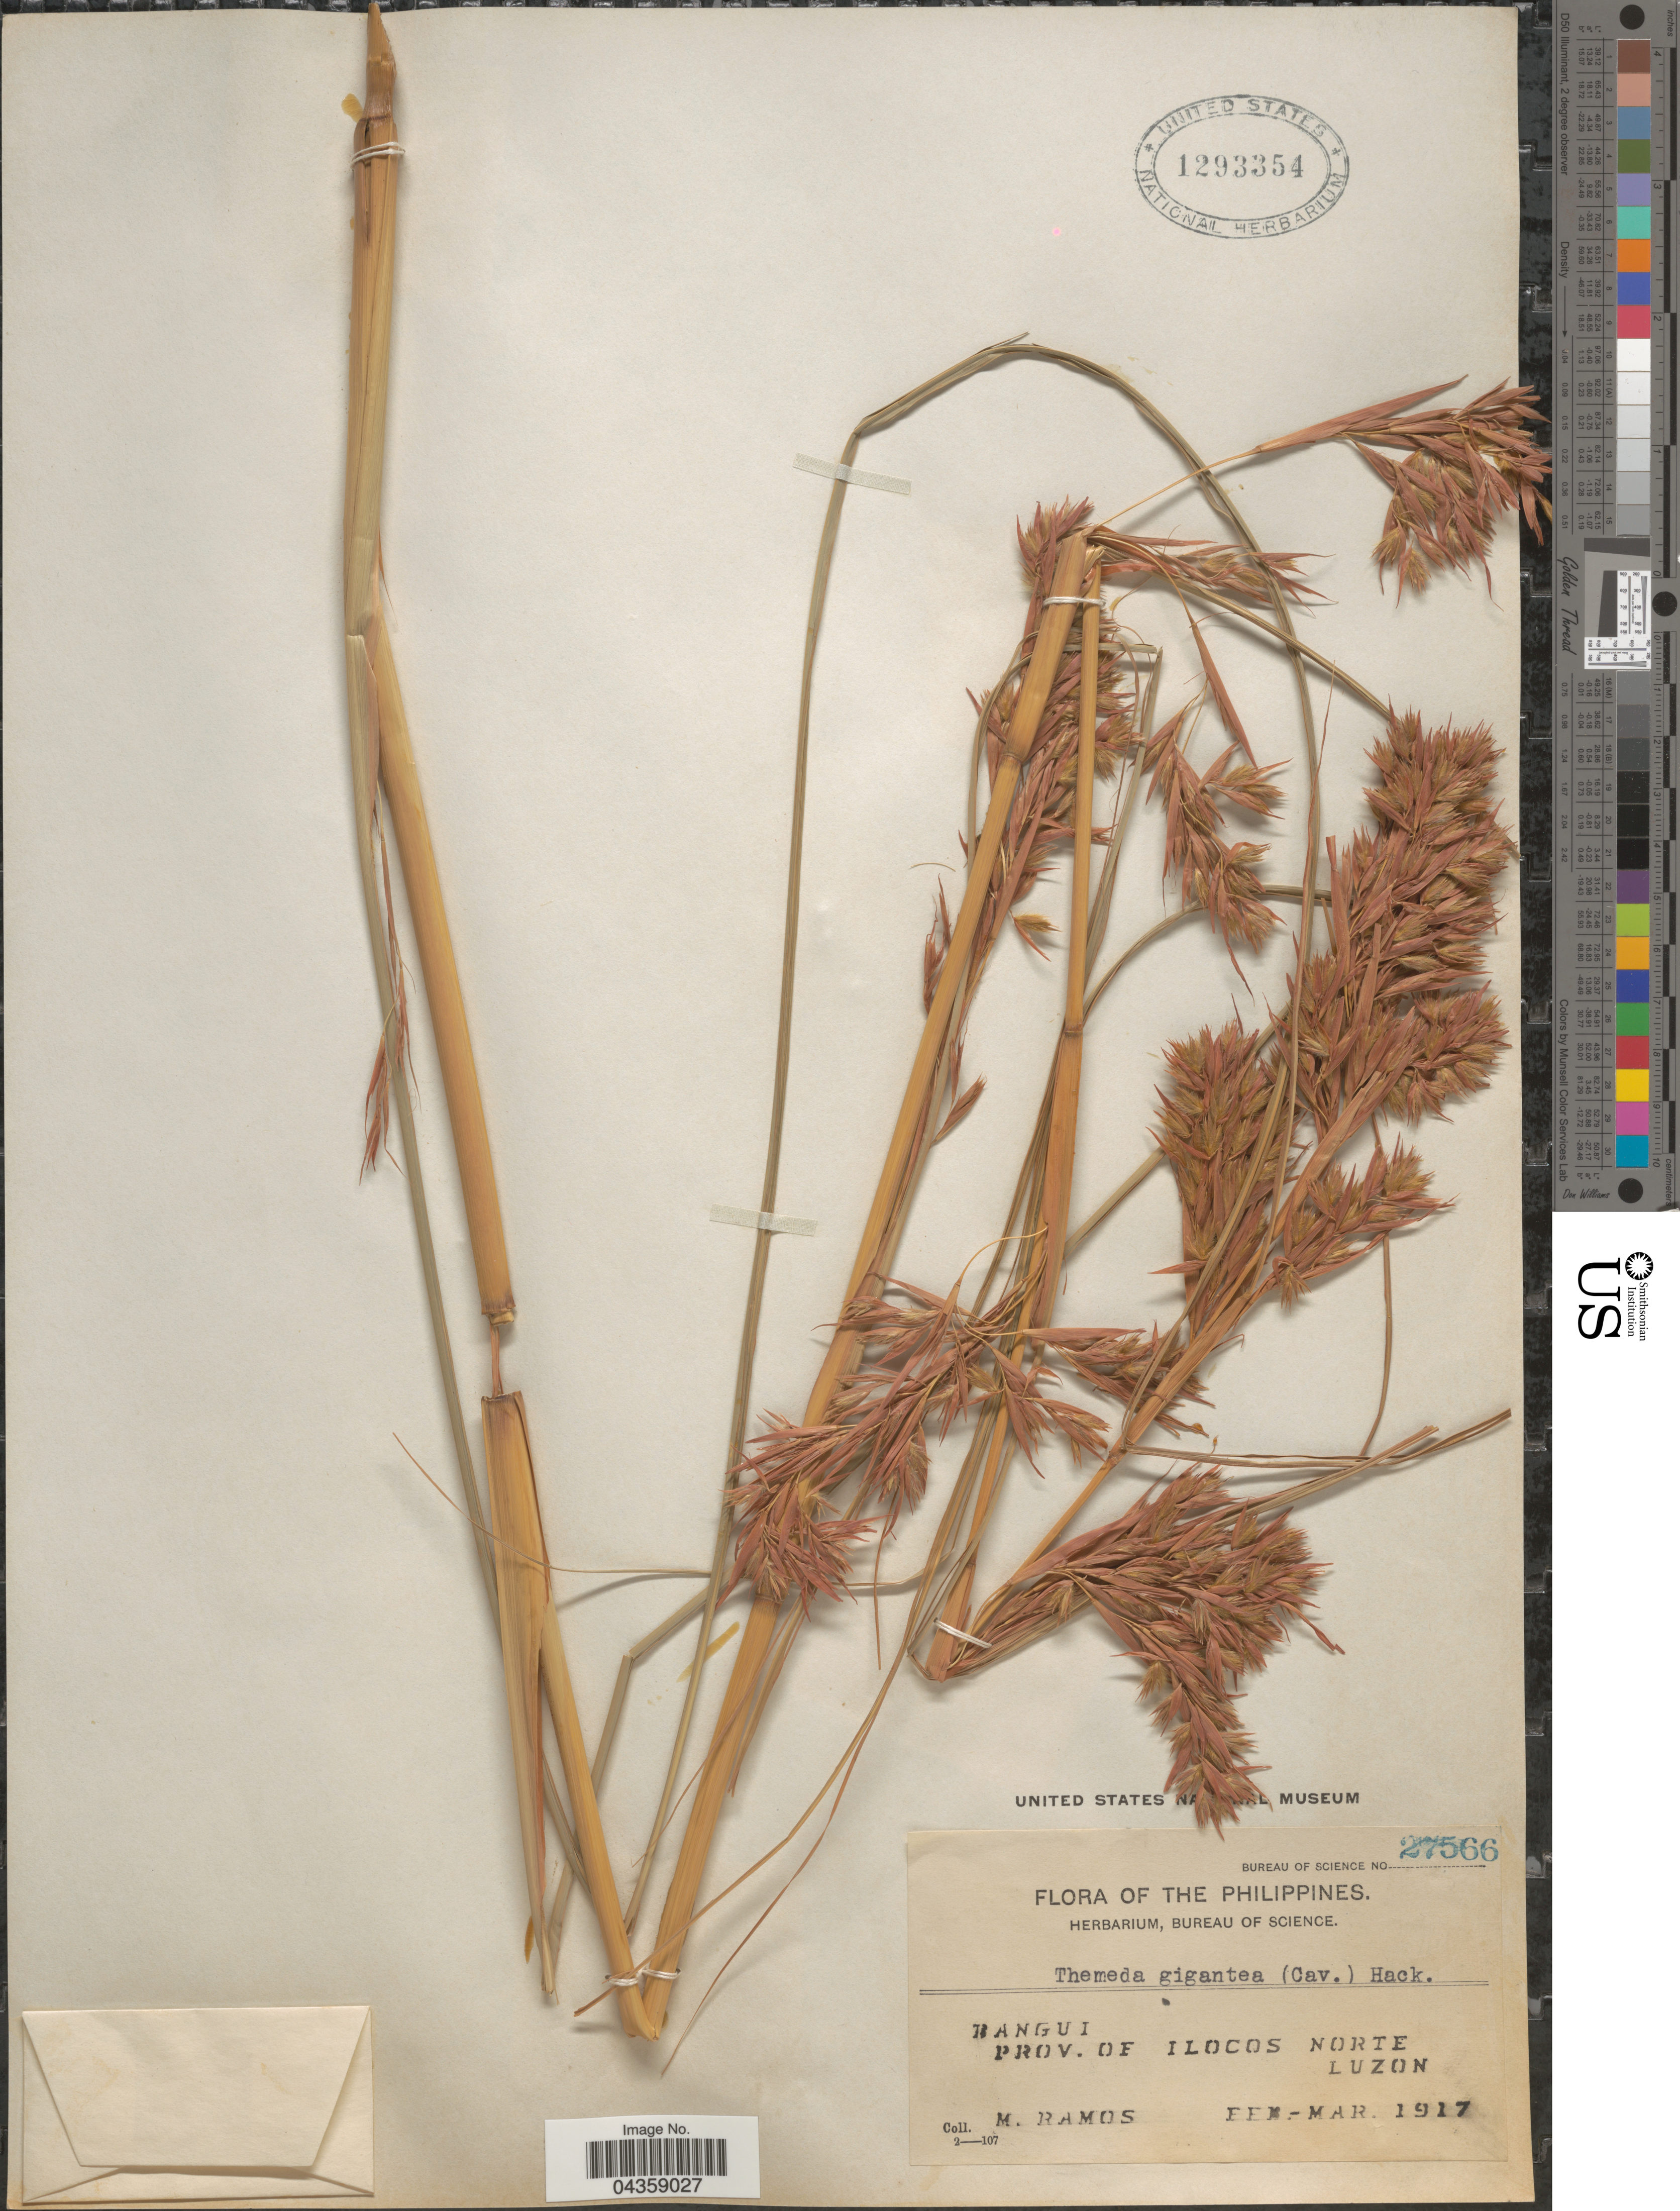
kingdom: Plantae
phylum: Tracheophyta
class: Liliopsida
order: Poales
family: Poaceae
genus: Themeda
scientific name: Themeda gigantea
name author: Hack.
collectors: M. Ramos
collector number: Bureau of Science 27566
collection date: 1917-02/1917-03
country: Philippines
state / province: Ilocos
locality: Bangui. Prov. of Ilocos Norte. Luzon.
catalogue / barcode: US 1293354